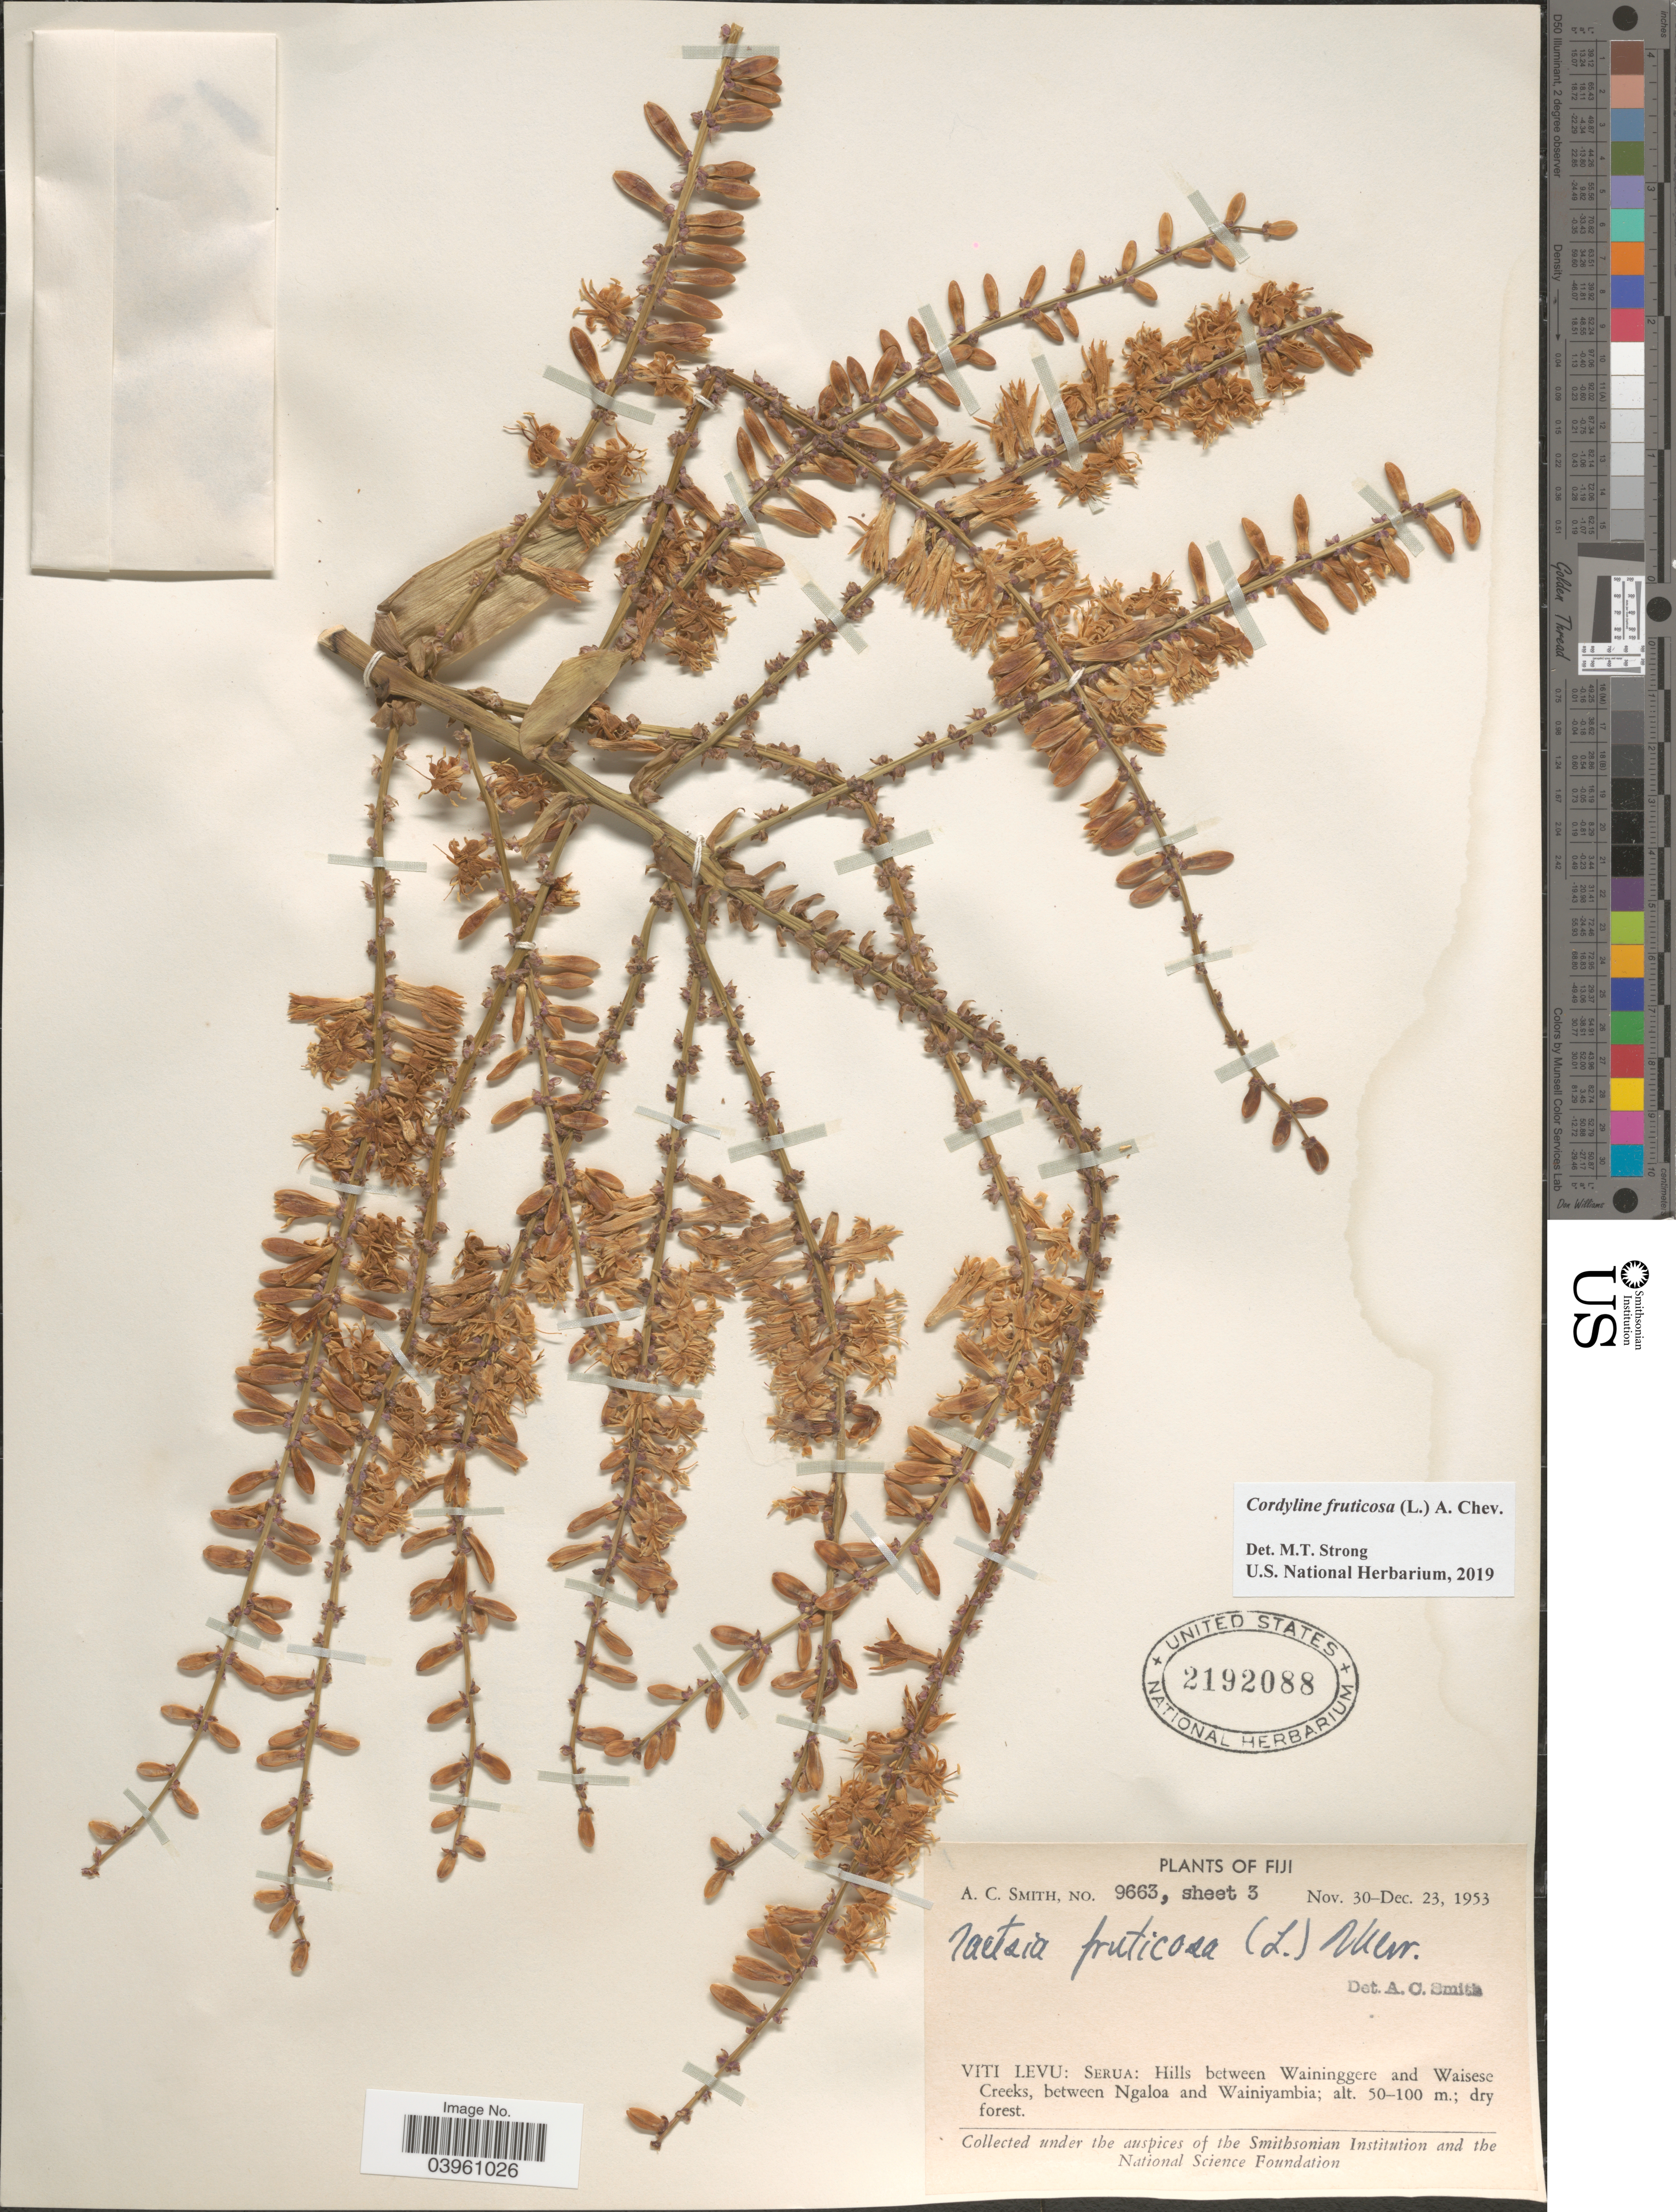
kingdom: Plantae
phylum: Tracheophyta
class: Liliopsida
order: Asparagales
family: Asparagaceae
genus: Cordyline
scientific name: Cordyline fruticosa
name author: (L.) A. Chev.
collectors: A. C. Smith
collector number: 9663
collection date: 1953-11-30/1953-12-23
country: Fiji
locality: Viti Levu: Serua: Hills between Waininggere and Waisese Creeks, between Ngaloa and Wainiyambia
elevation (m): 50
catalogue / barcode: US 2192088